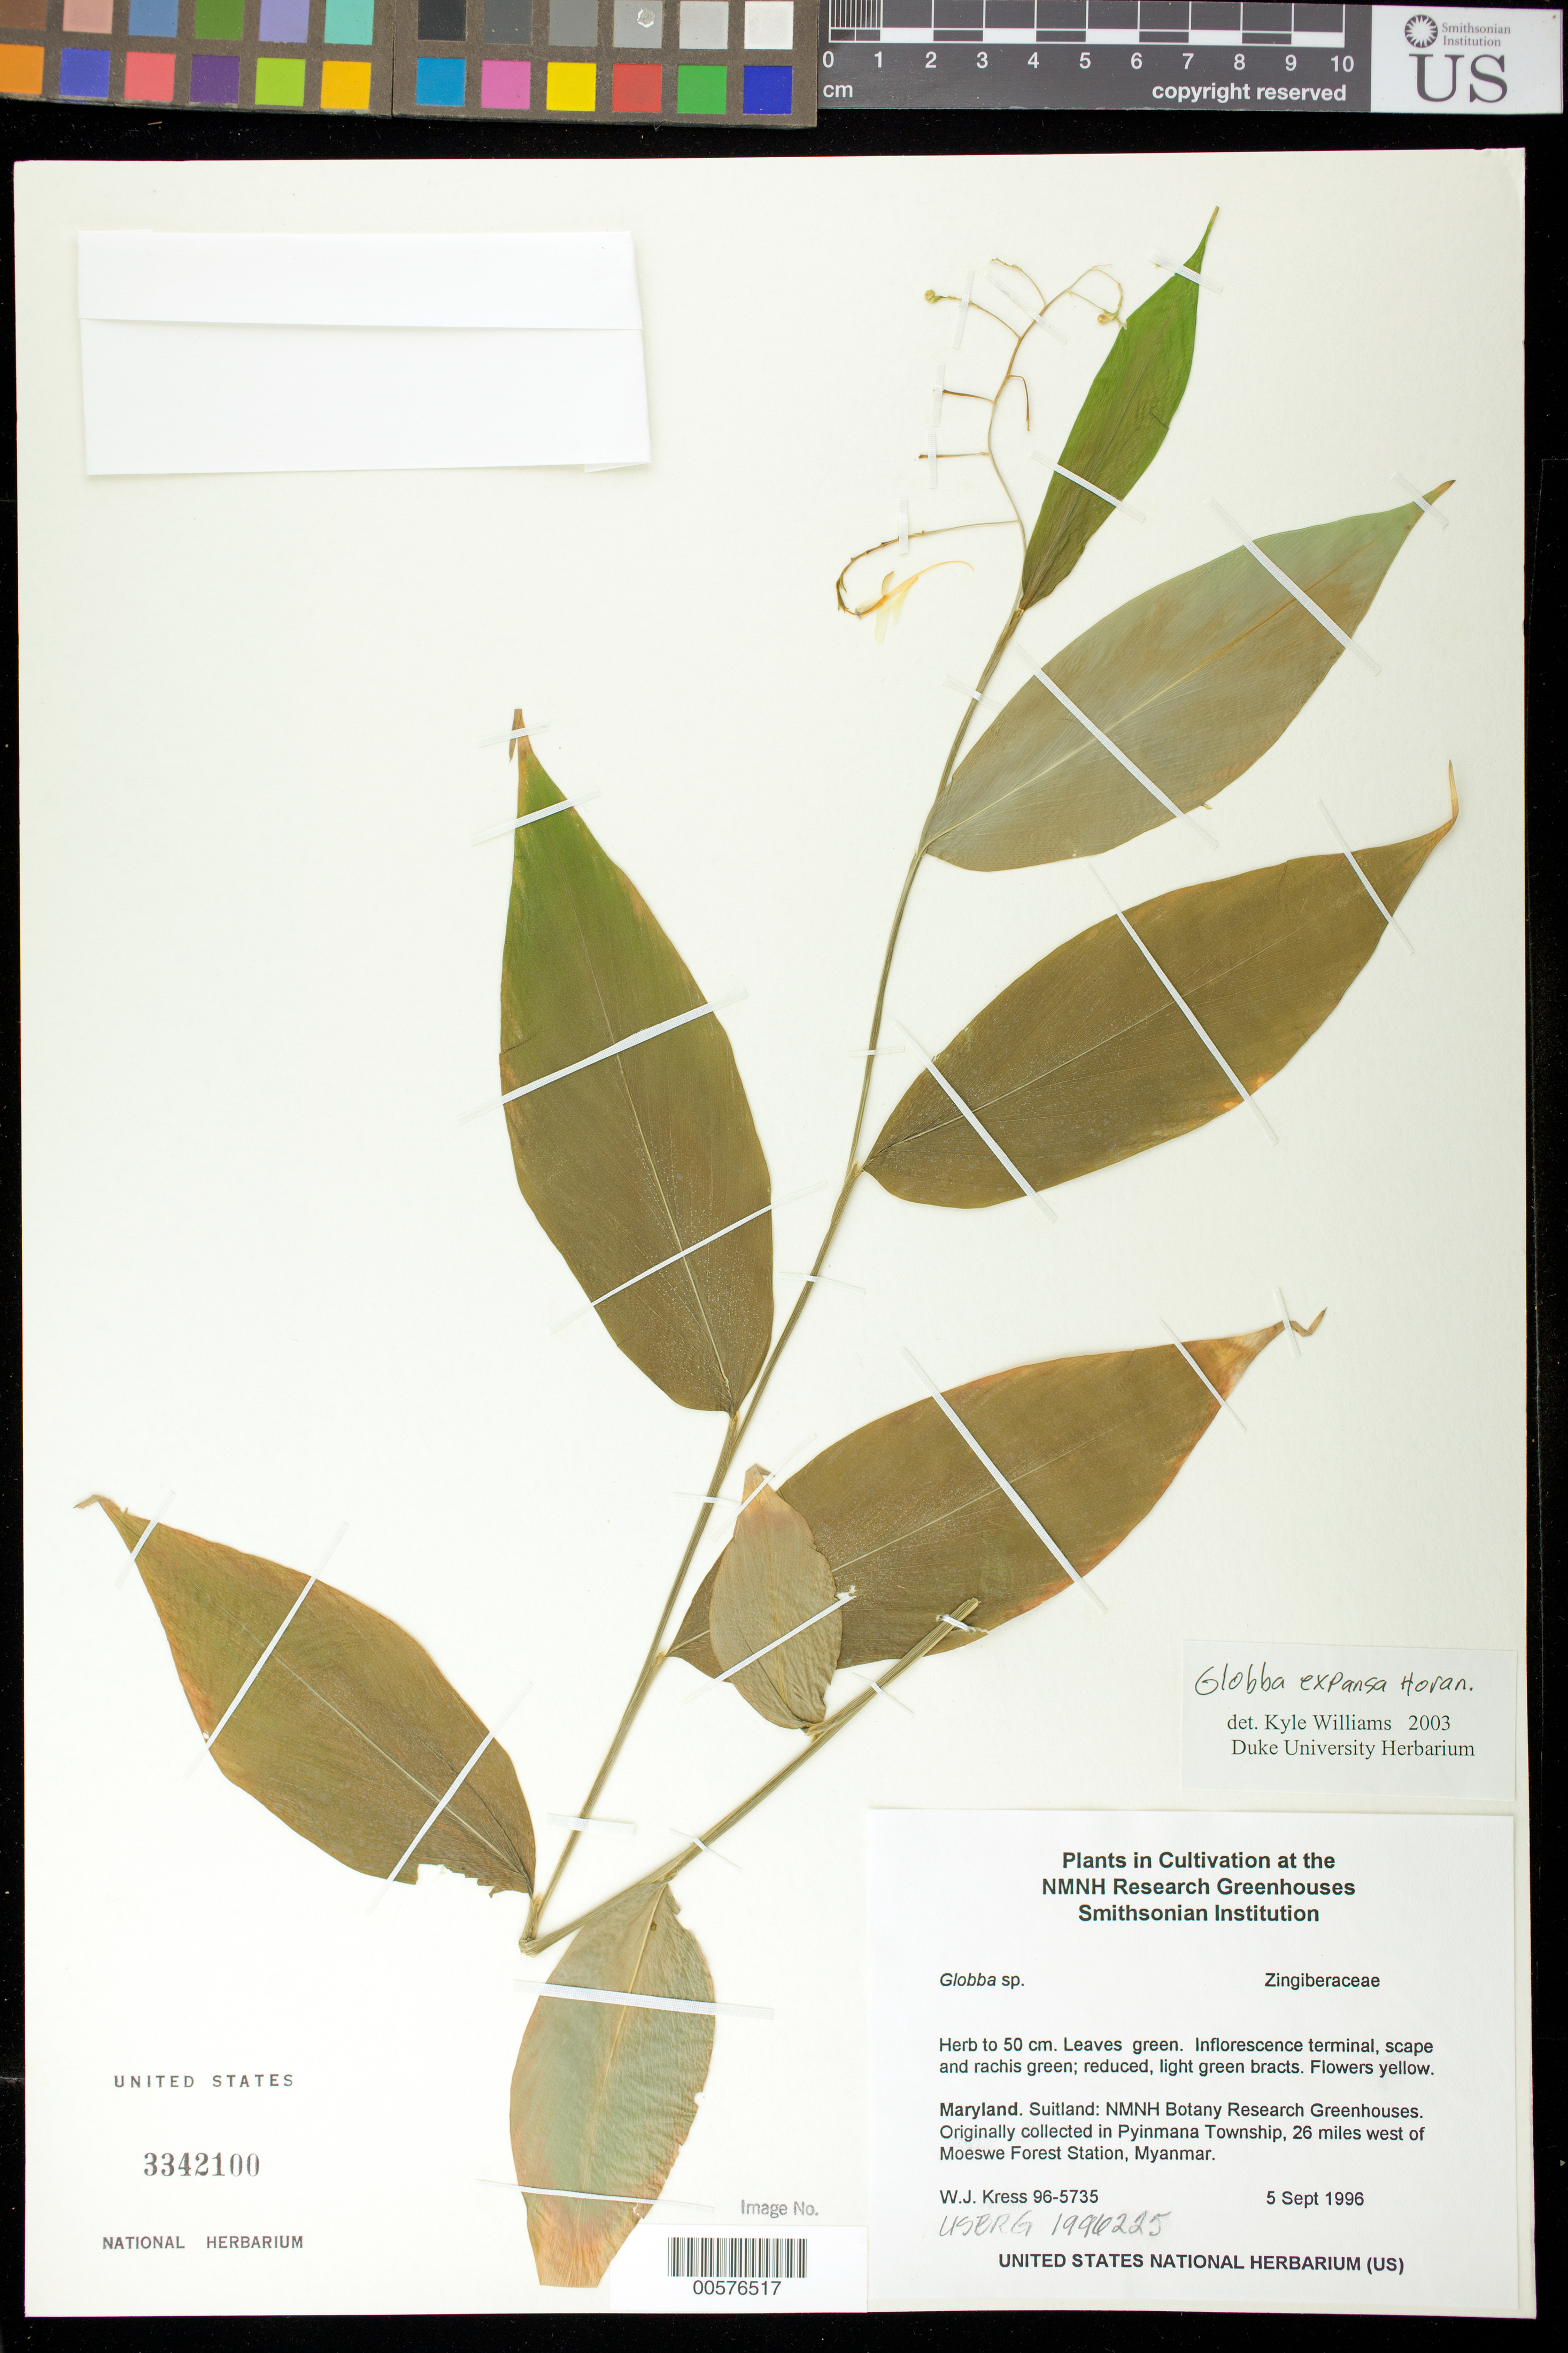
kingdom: Plantae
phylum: Tracheophyta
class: Liliopsida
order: Zingiberales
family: Zingiberaceae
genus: Globba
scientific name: Globba expansa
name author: Wall.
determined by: Williams, K. J.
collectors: W. J. Kress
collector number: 96-5735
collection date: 1996-09-05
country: United States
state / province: Maryland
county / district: Prince George's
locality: NMNH Botany Research Greenhouses. Suitland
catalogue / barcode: US 3342100